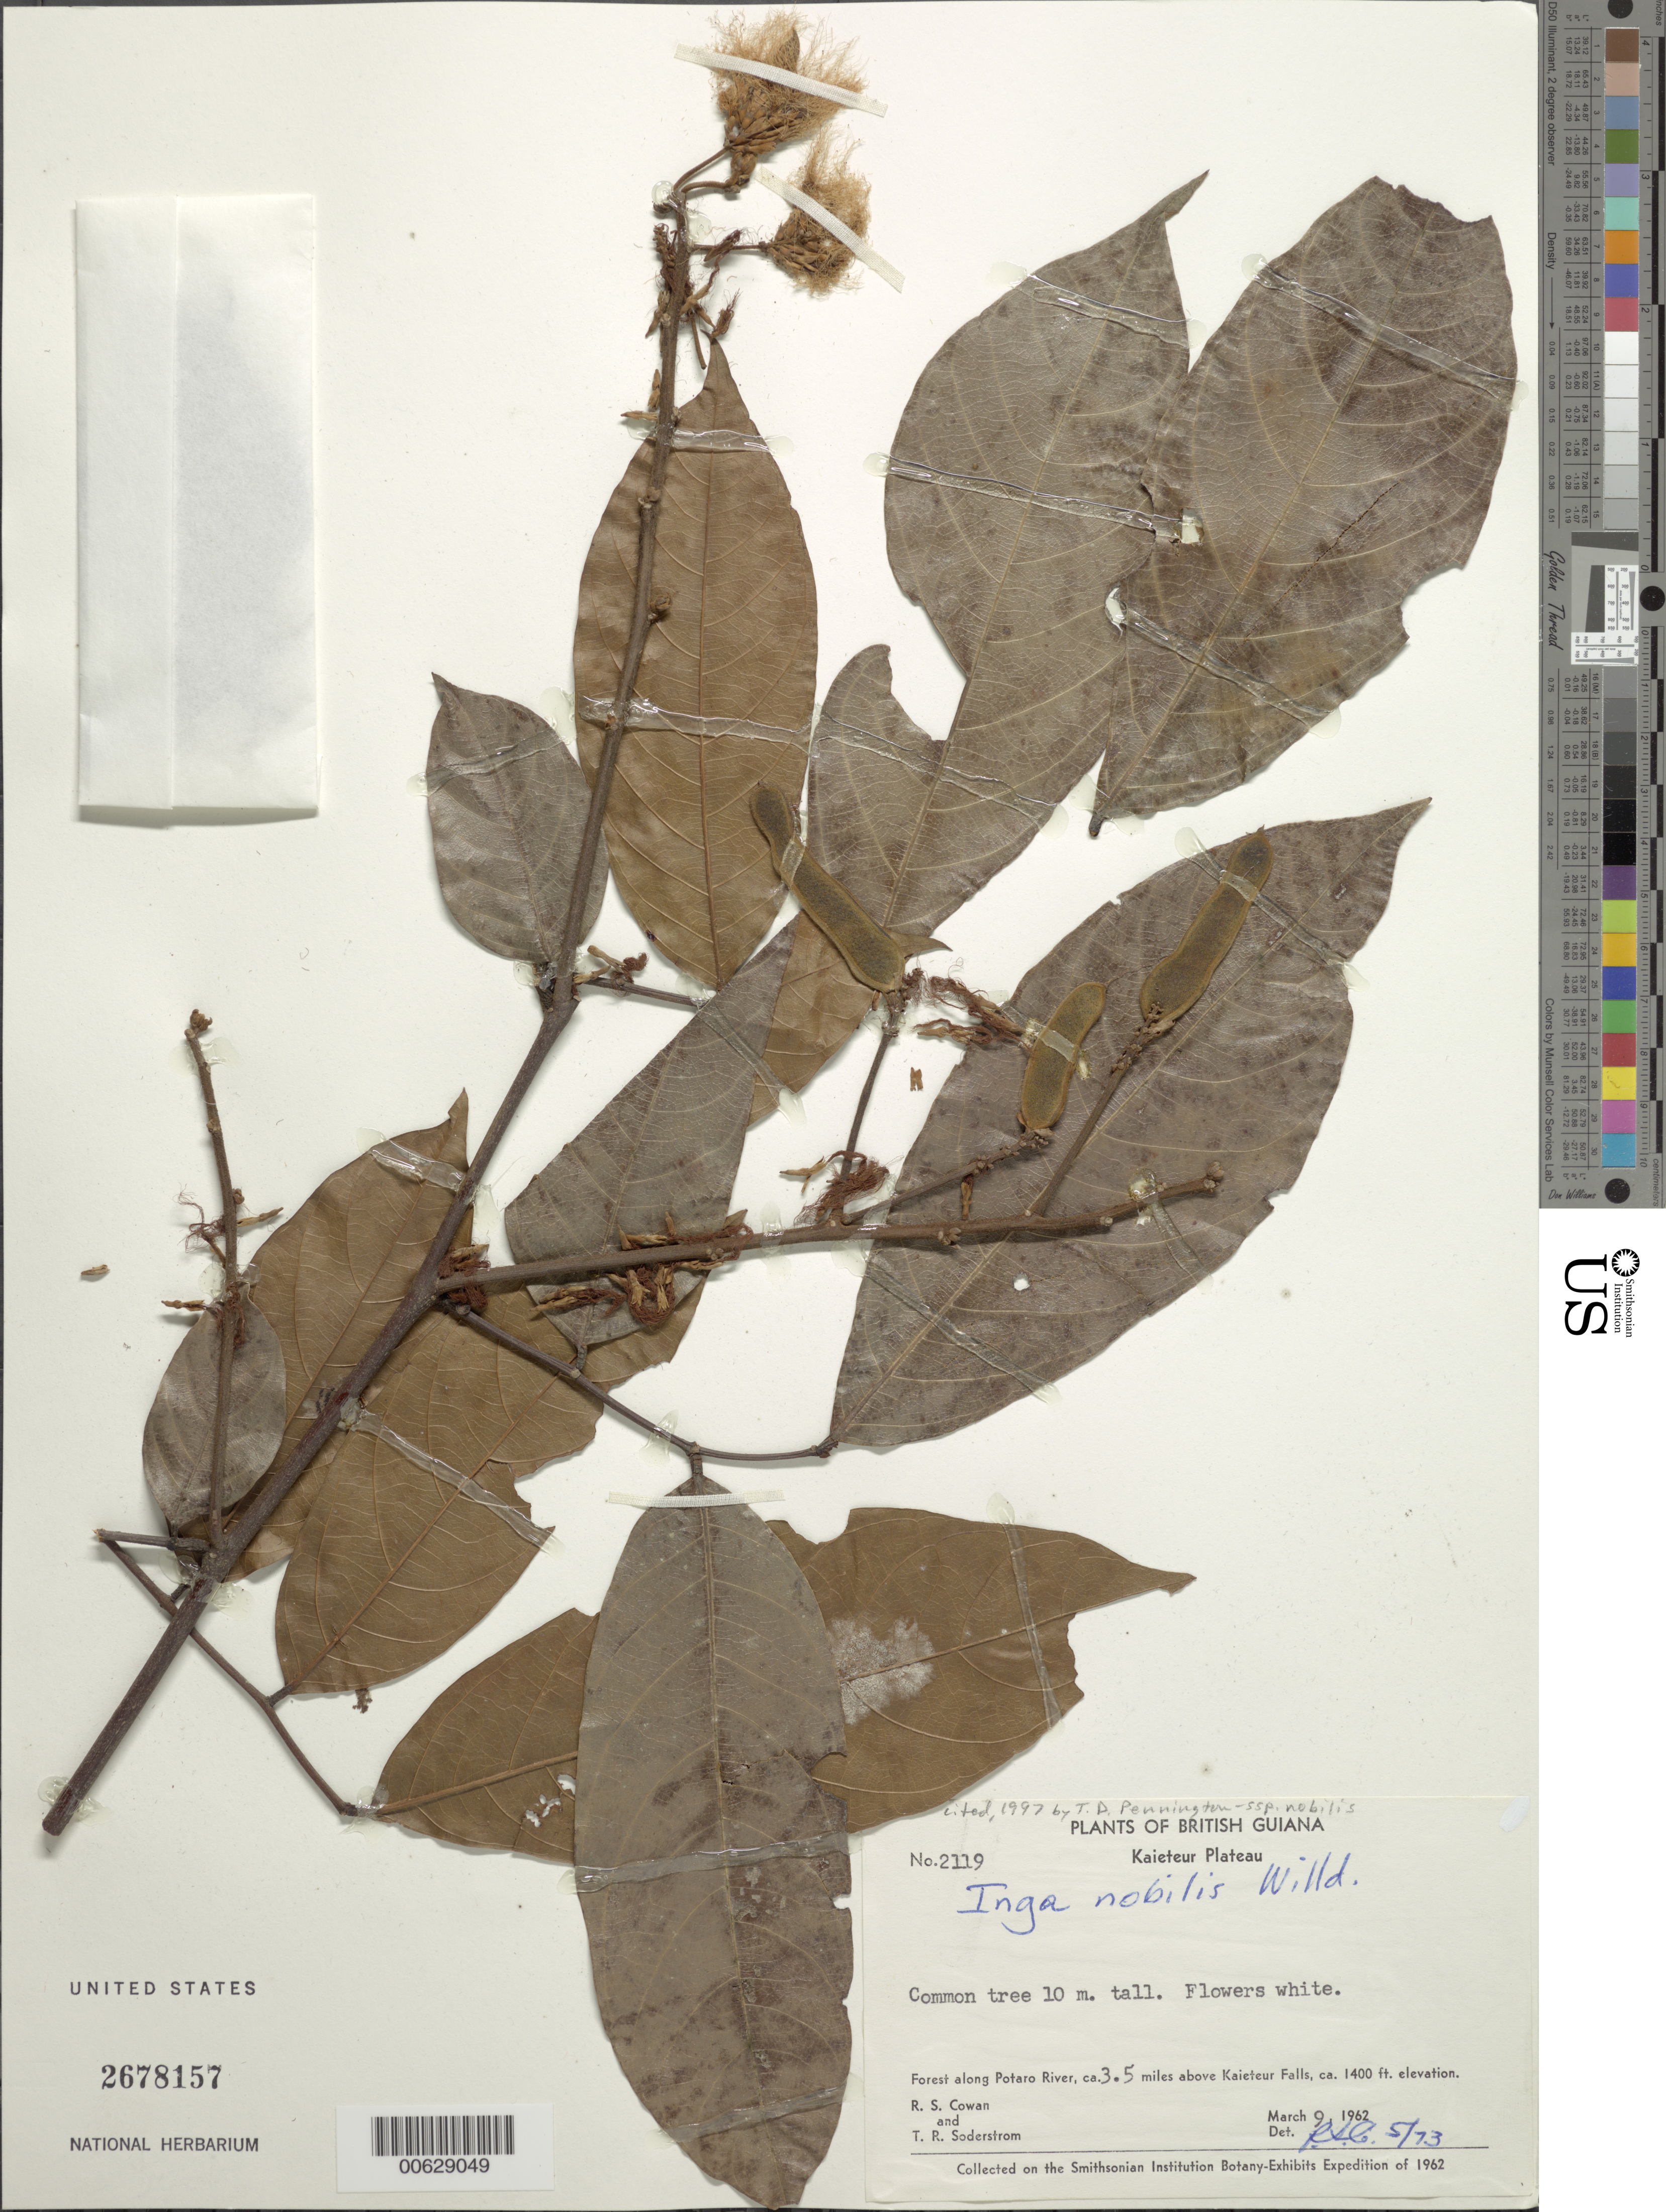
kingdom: Plantae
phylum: Tracheophyta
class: Magnoliopsida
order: Fabales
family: Fabaceae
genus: Inga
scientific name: Inga nobilis subsp. nobilis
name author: Willd.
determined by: Pennington, T. D., (K)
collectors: R. S. Cowan & T. R. Soderstrom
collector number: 2119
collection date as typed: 9-Mar-62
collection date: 1962-03-09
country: Guyana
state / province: Potaro-Siparuni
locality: Potaro River, ca. 3.5 mi. above Kaieteur Falls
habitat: Forest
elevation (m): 427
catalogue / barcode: US 2678157